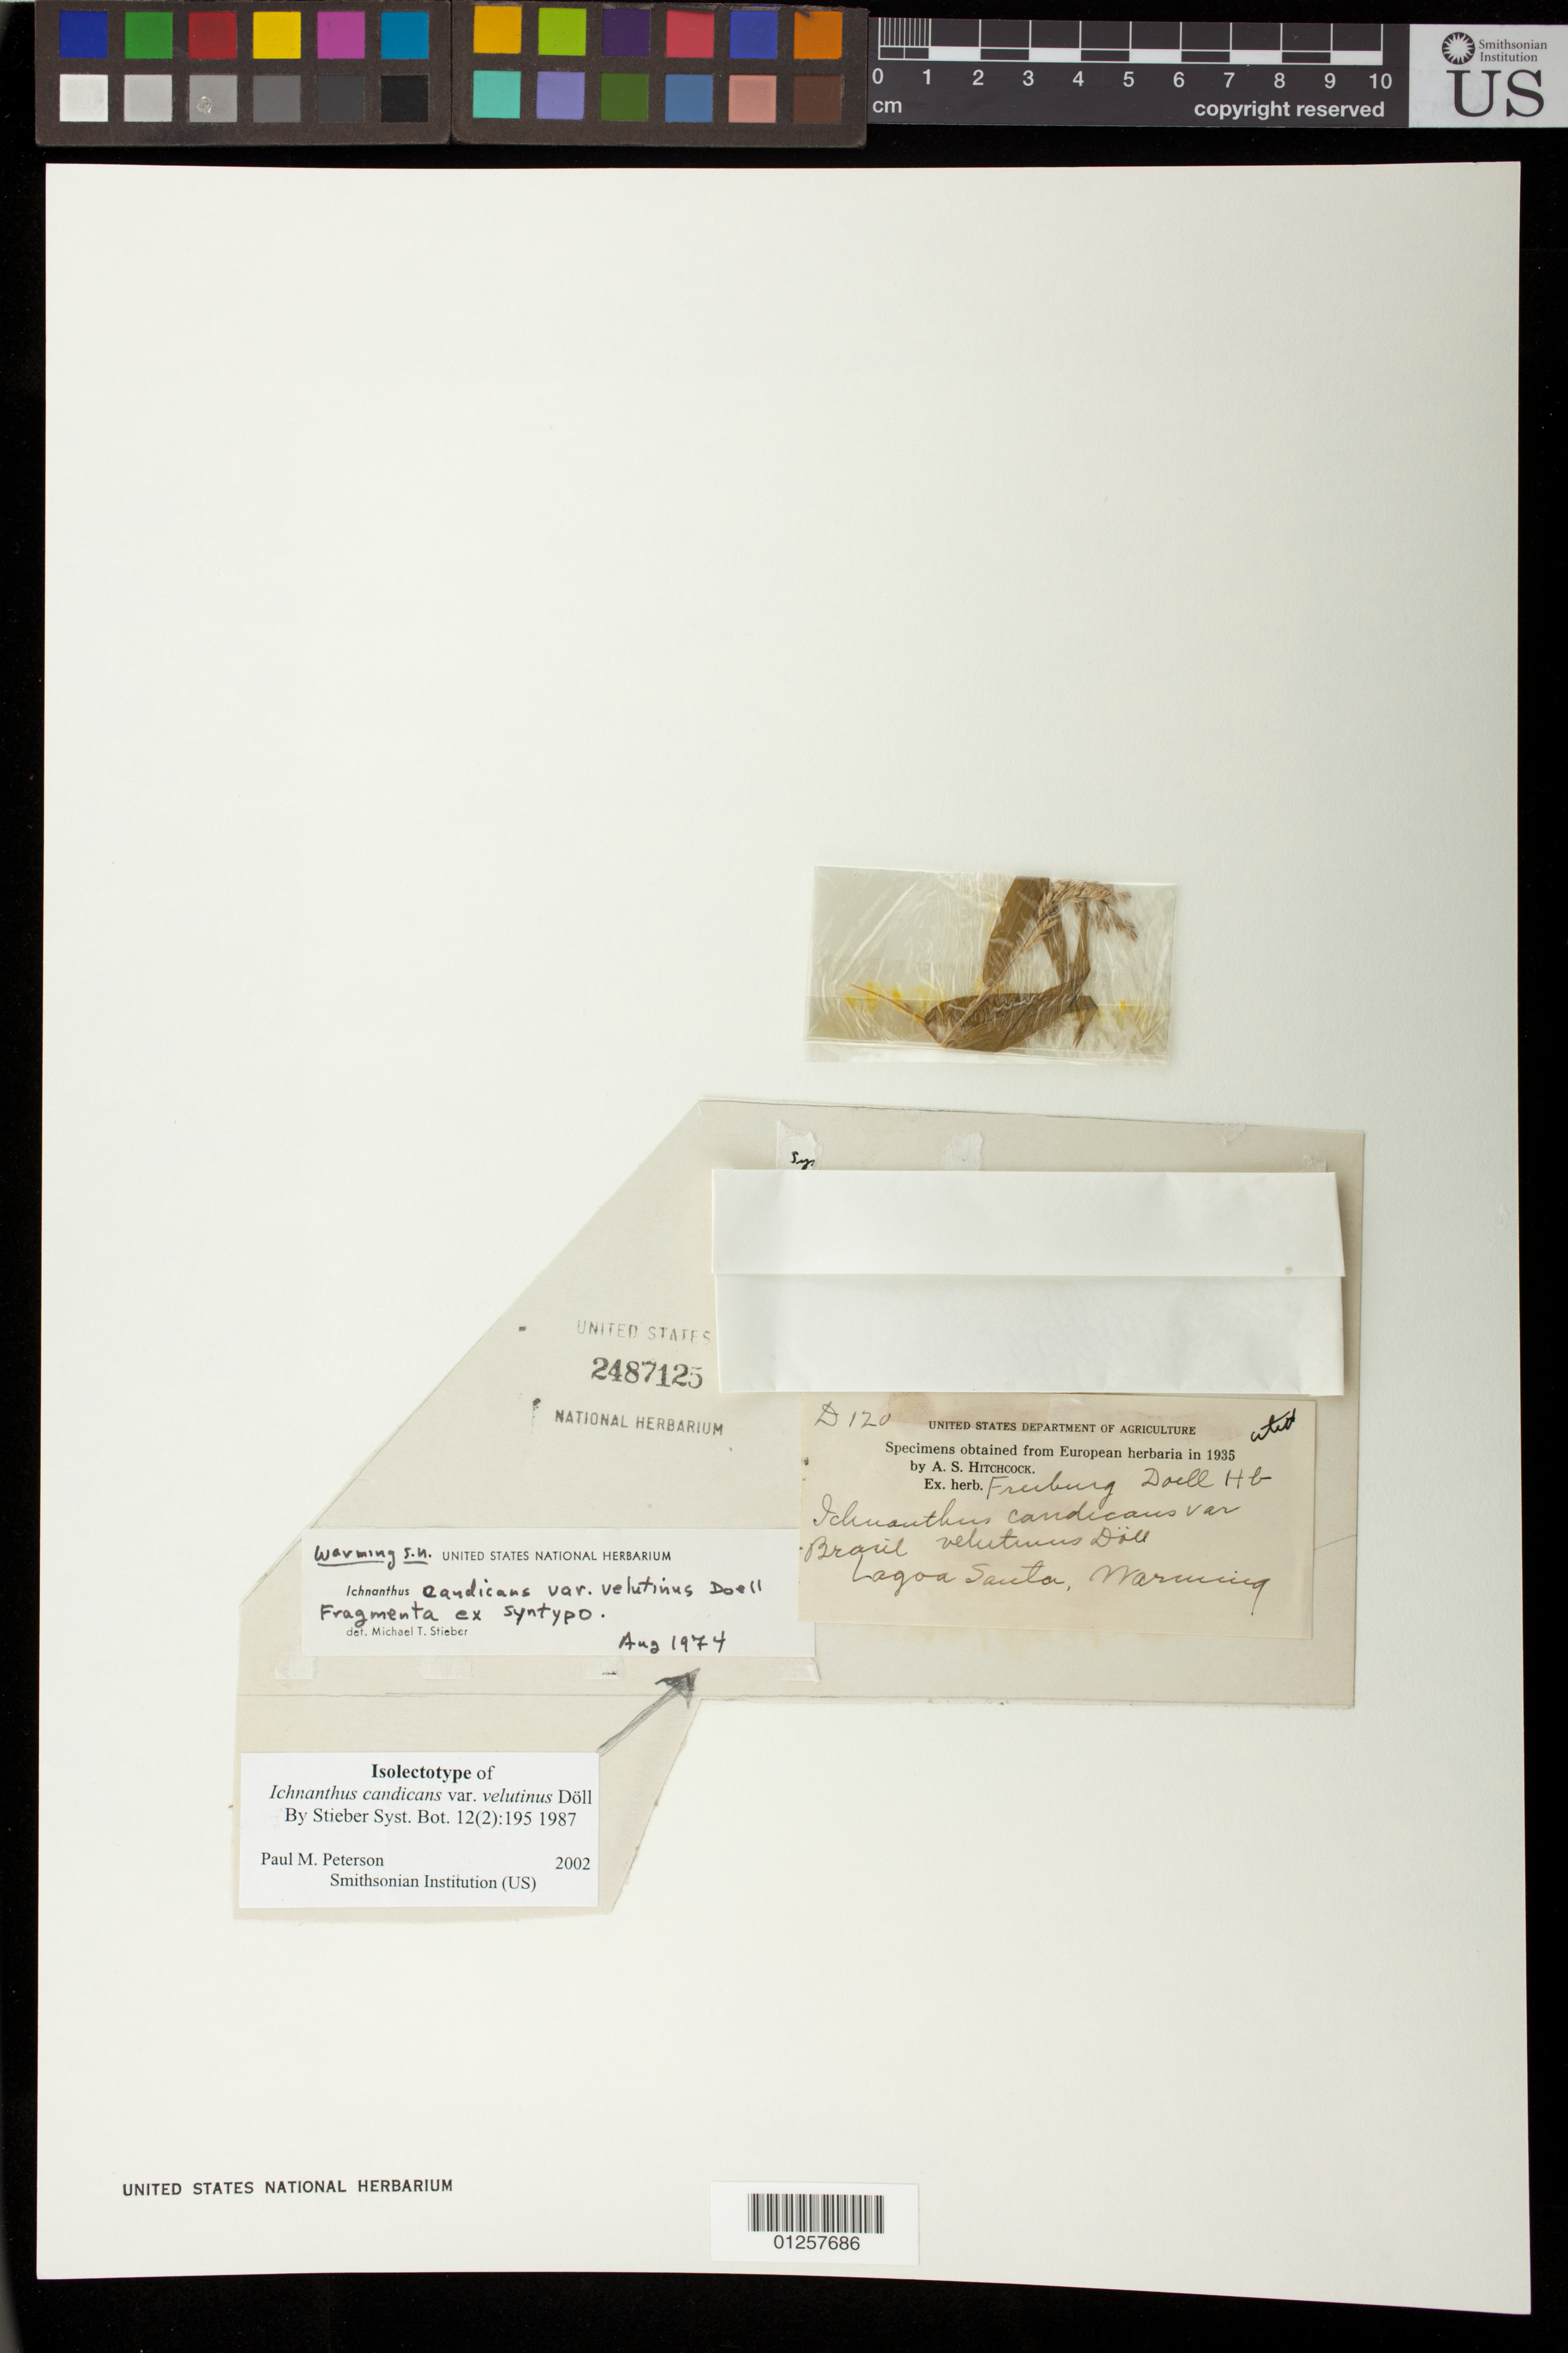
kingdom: Plantae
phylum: Tracheophyta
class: Liliopsida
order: Poales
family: Poaceae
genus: Ichnanthus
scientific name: Ichnanthus candicans var. velutinus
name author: Döll in Mart.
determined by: Peterson, Paul M., (BOT), Smithsonian Institution - National Museum of Natural History (UNITED STATES)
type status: Isolectotype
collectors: E. Warming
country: Brazil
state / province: Minas Gerais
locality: Lagoa Santa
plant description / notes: Fragmentary material of type specimen ex herb. Doell (Freiburg)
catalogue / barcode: US 2487125